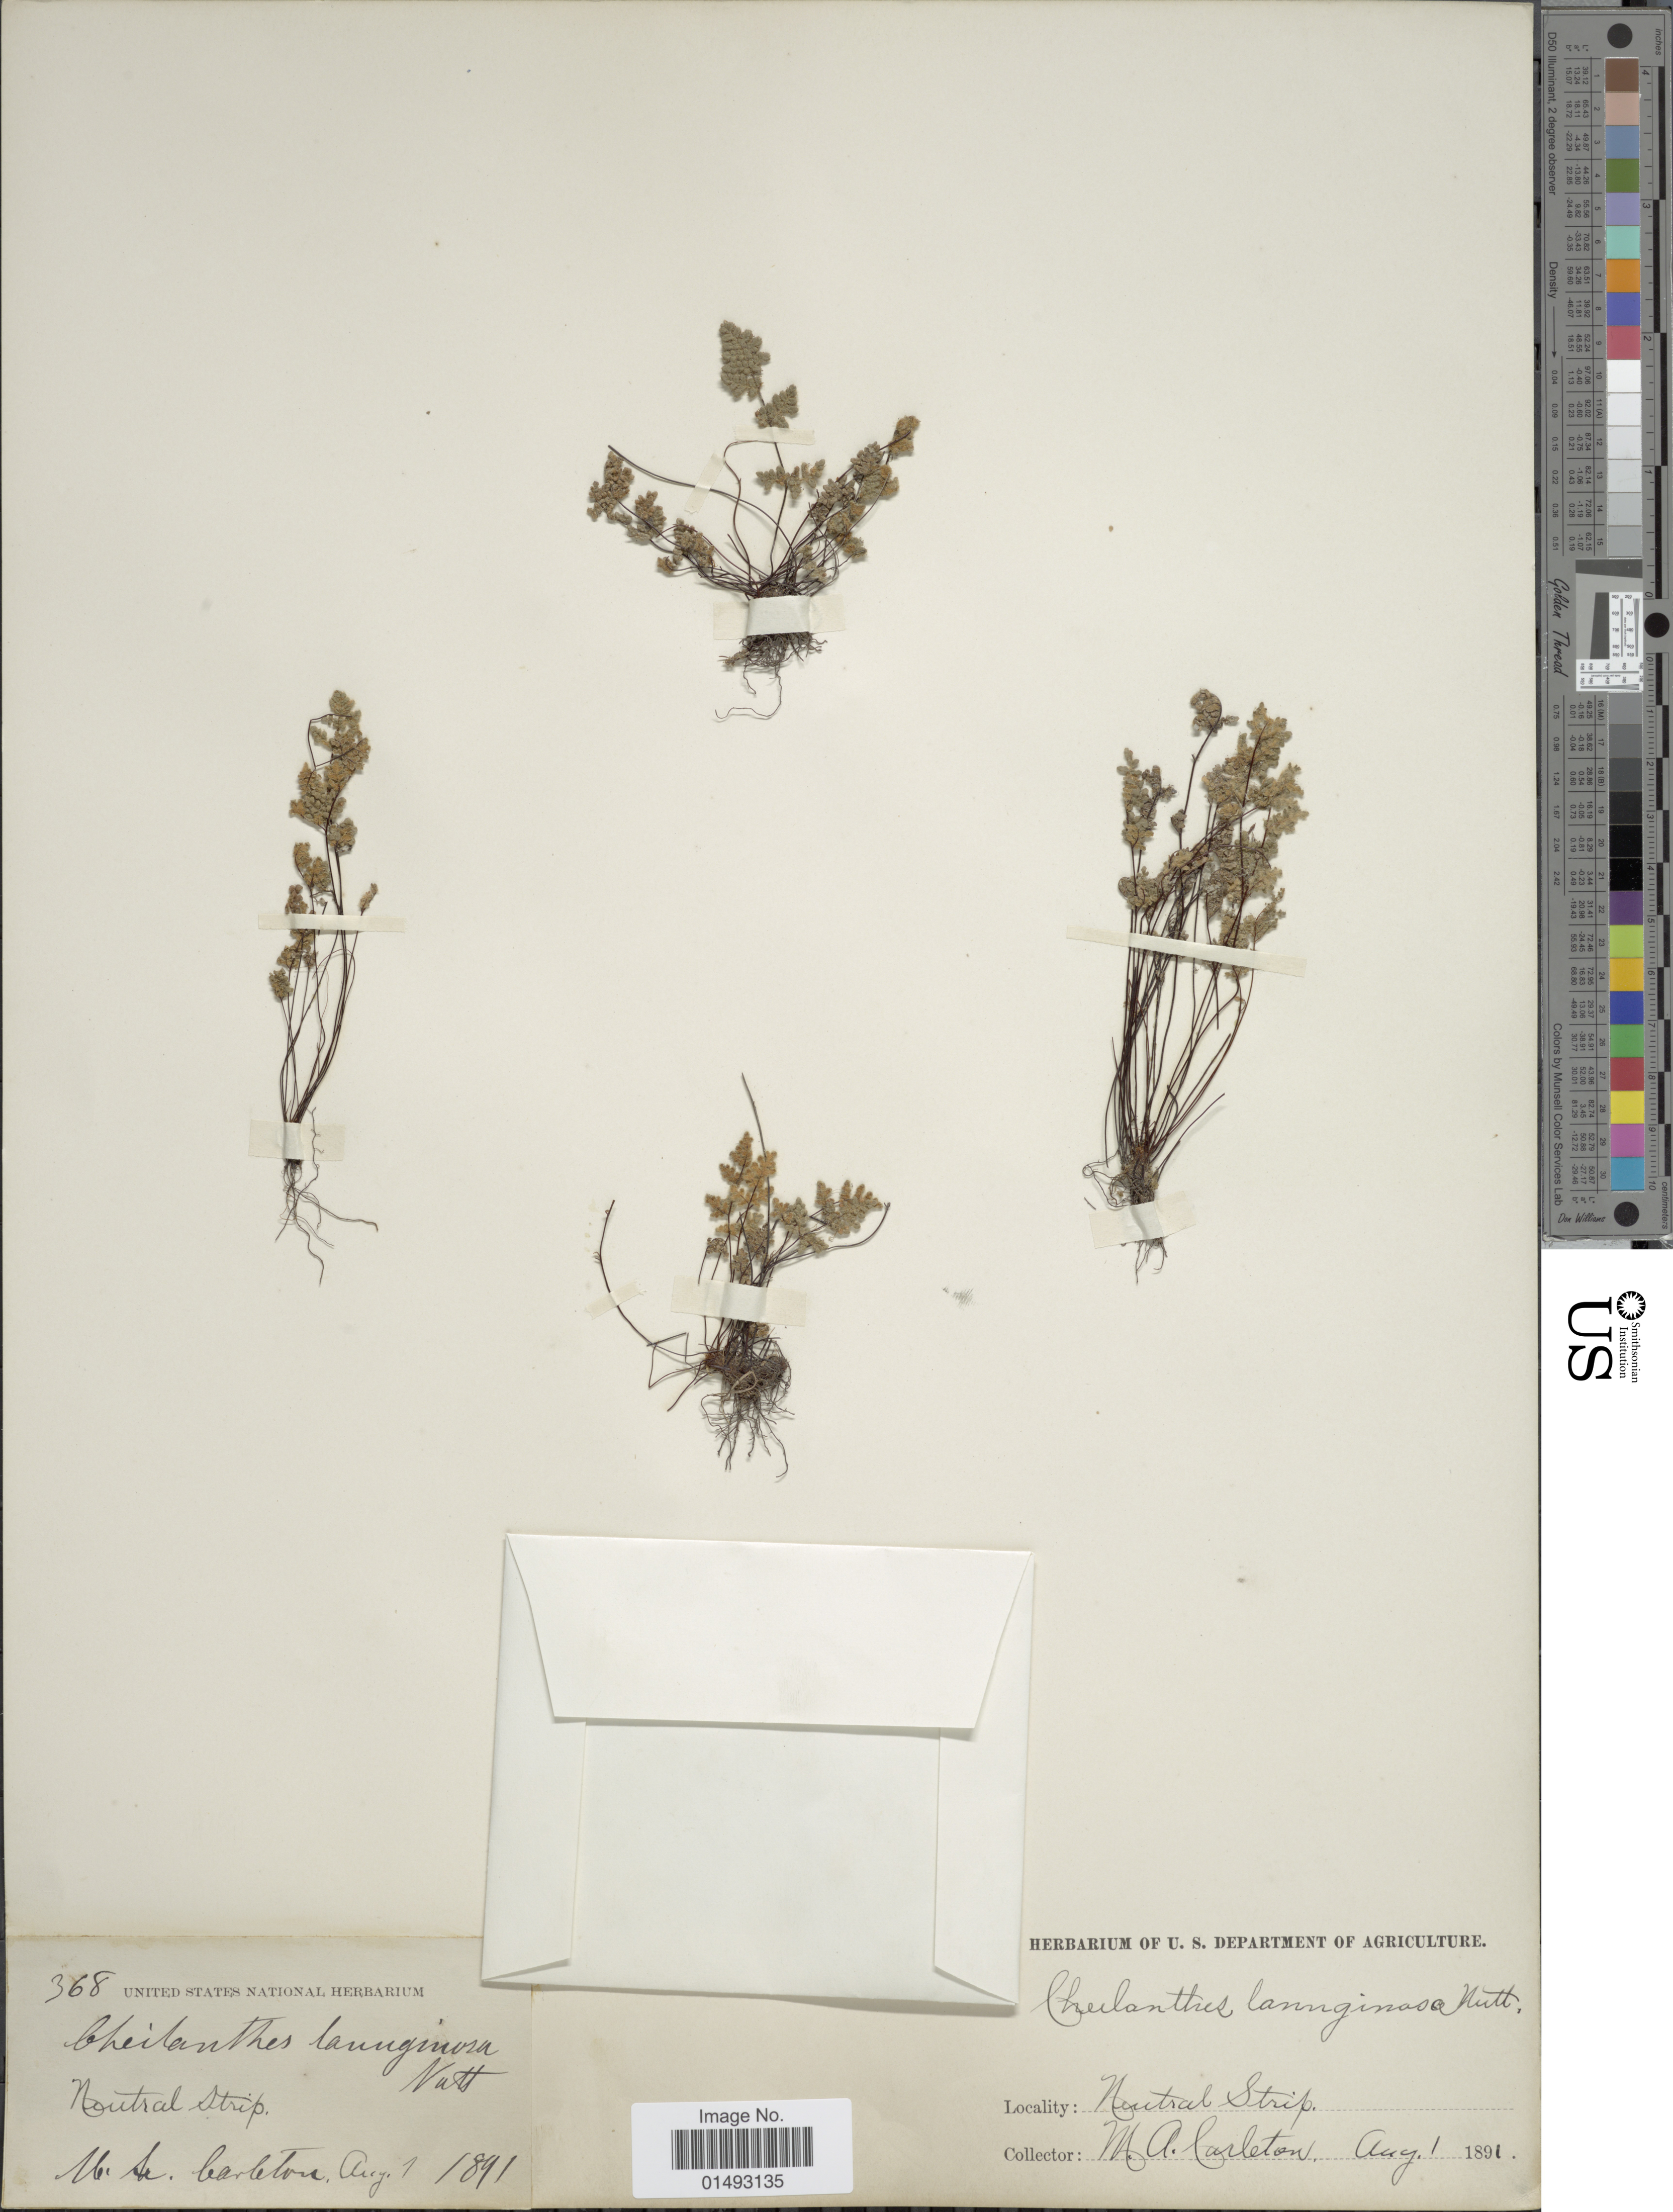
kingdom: Plantae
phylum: Tracheophyta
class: Polypodiopsida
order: Polypodiales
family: Pteridaceae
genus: Myriopteris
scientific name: Myriopteris gracilis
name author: Fée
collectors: M. A. Carleton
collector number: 368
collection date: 1891-08-01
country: United States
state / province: Oklahoma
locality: Neutral Strip